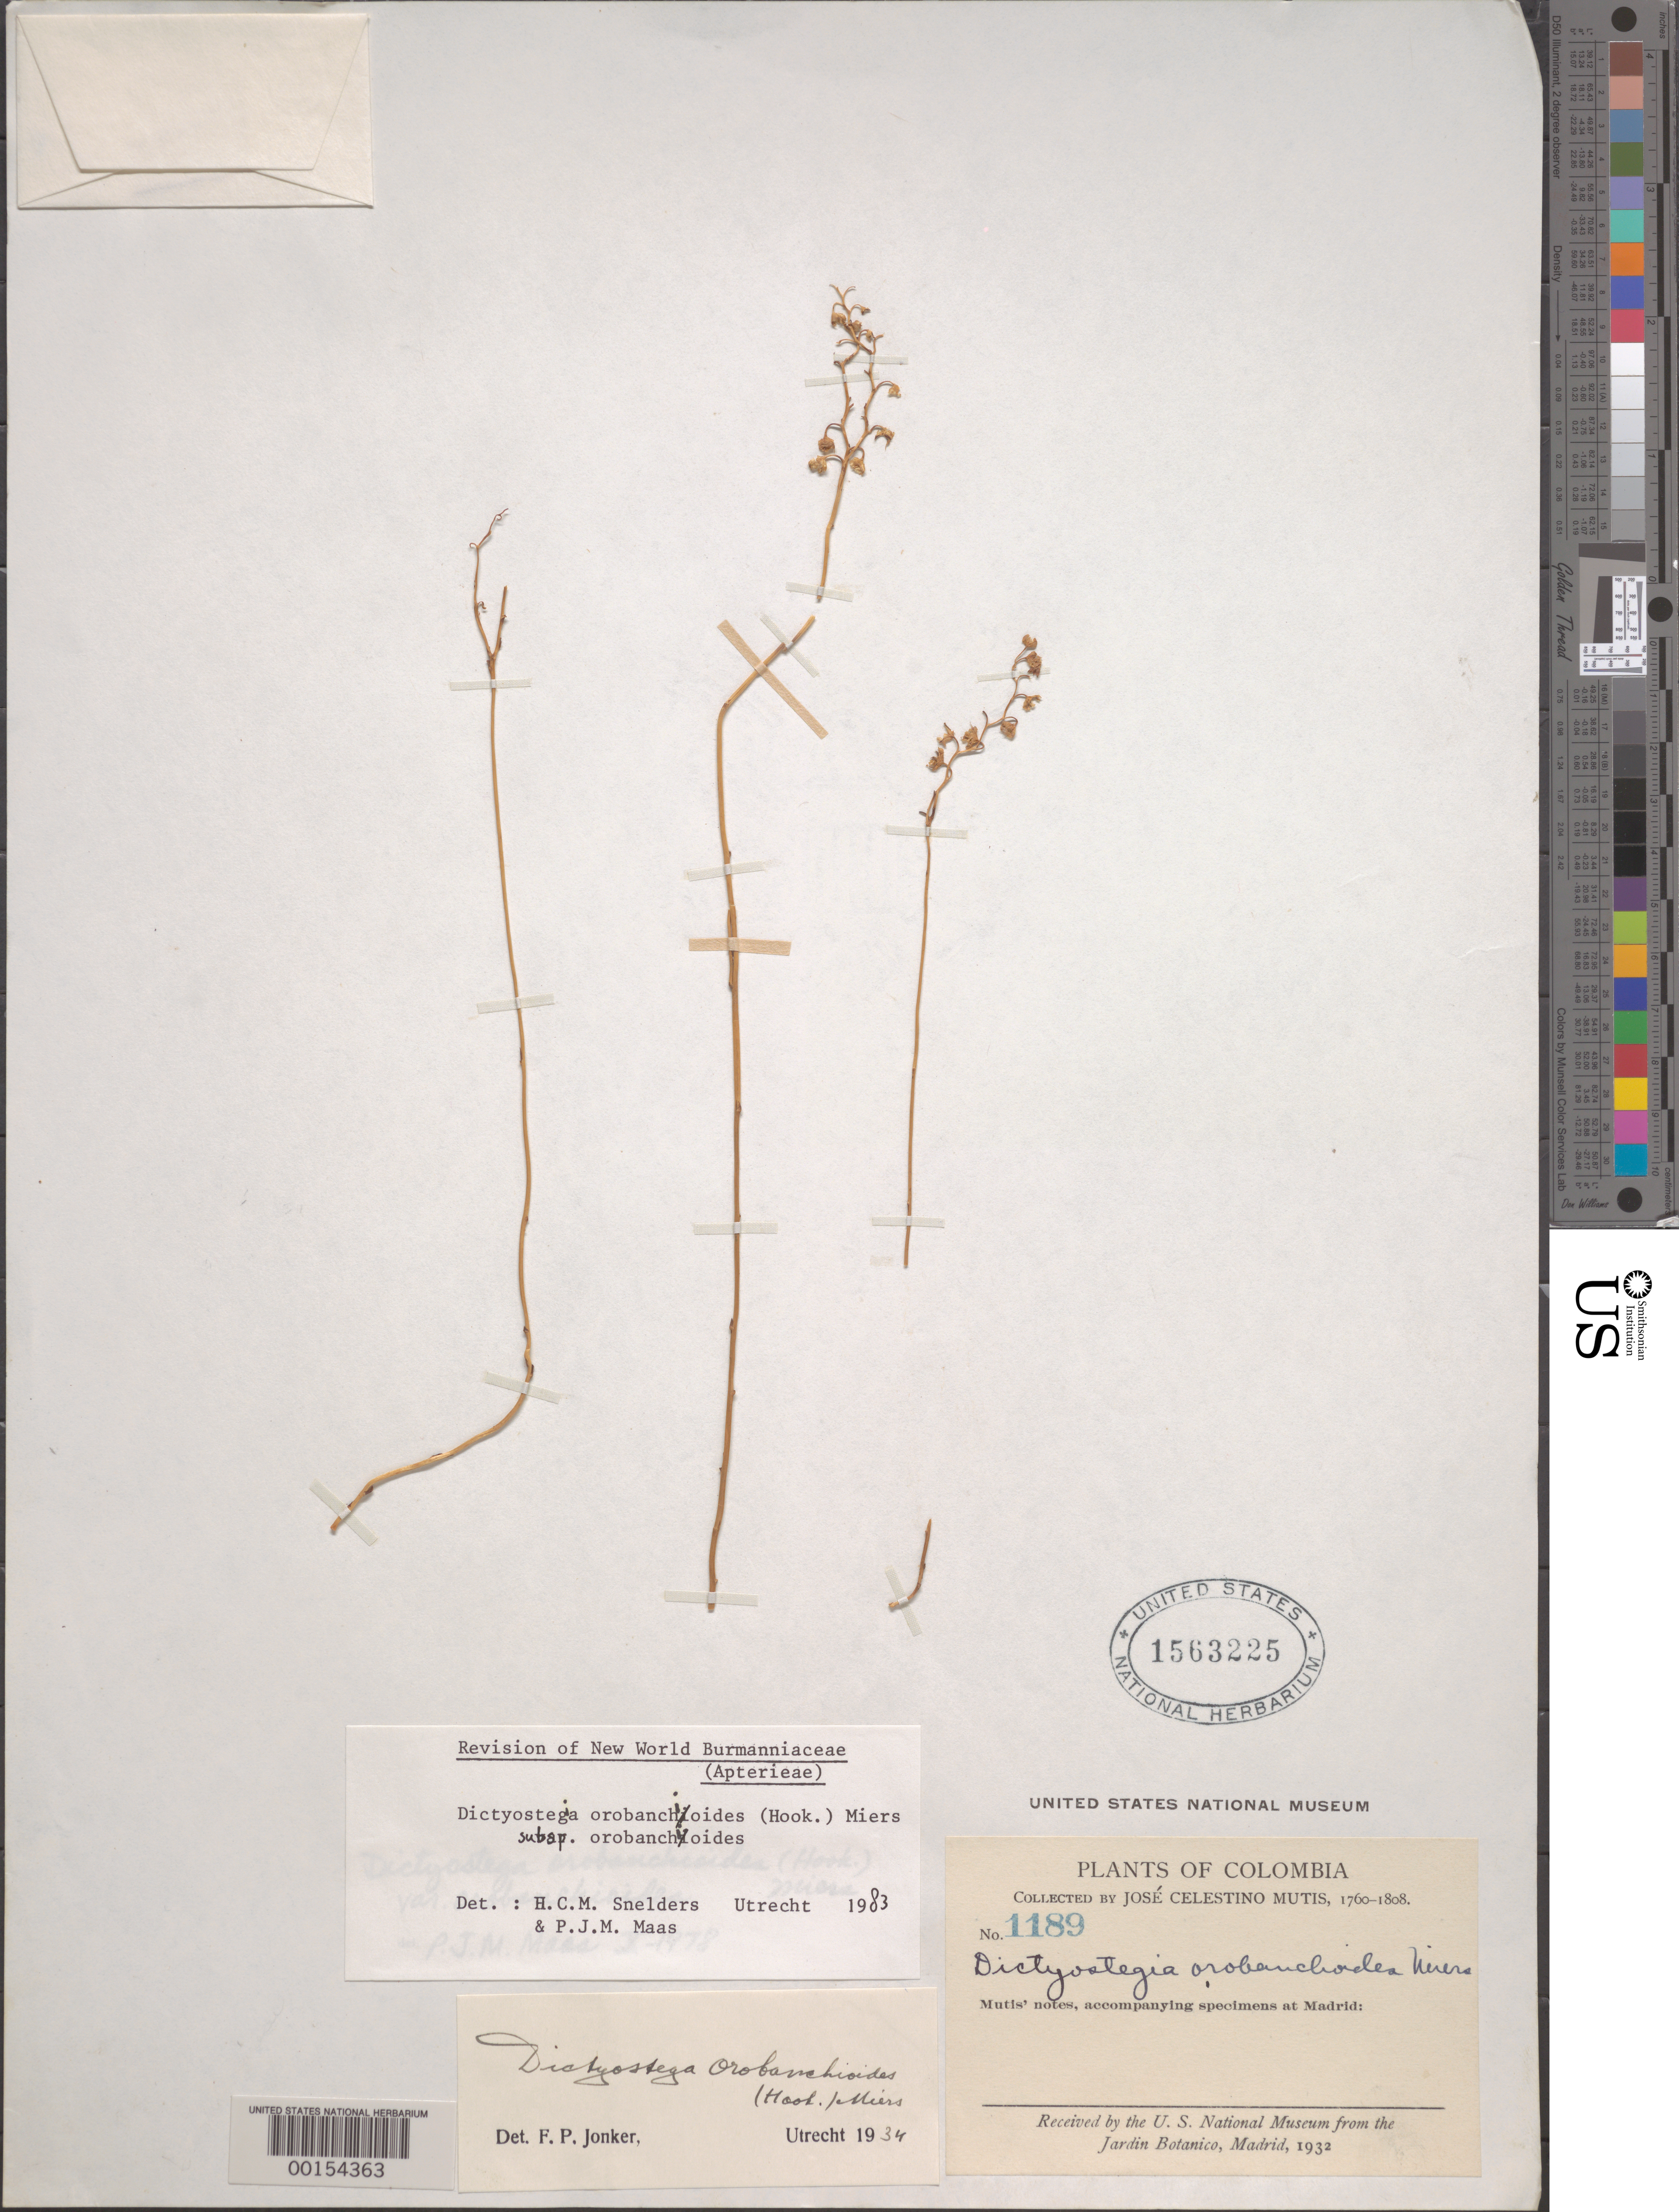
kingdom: Plantae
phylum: Tracheophyta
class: Liliopsida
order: Dioscoreales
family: Burmanniaceae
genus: Dictyostega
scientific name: Dictyostega orobanchoides subsp. orobanchoides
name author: (Hook.) Miers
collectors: J. C. B. Mutis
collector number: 1189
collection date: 1760/1808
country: Colombia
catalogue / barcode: US 1563225